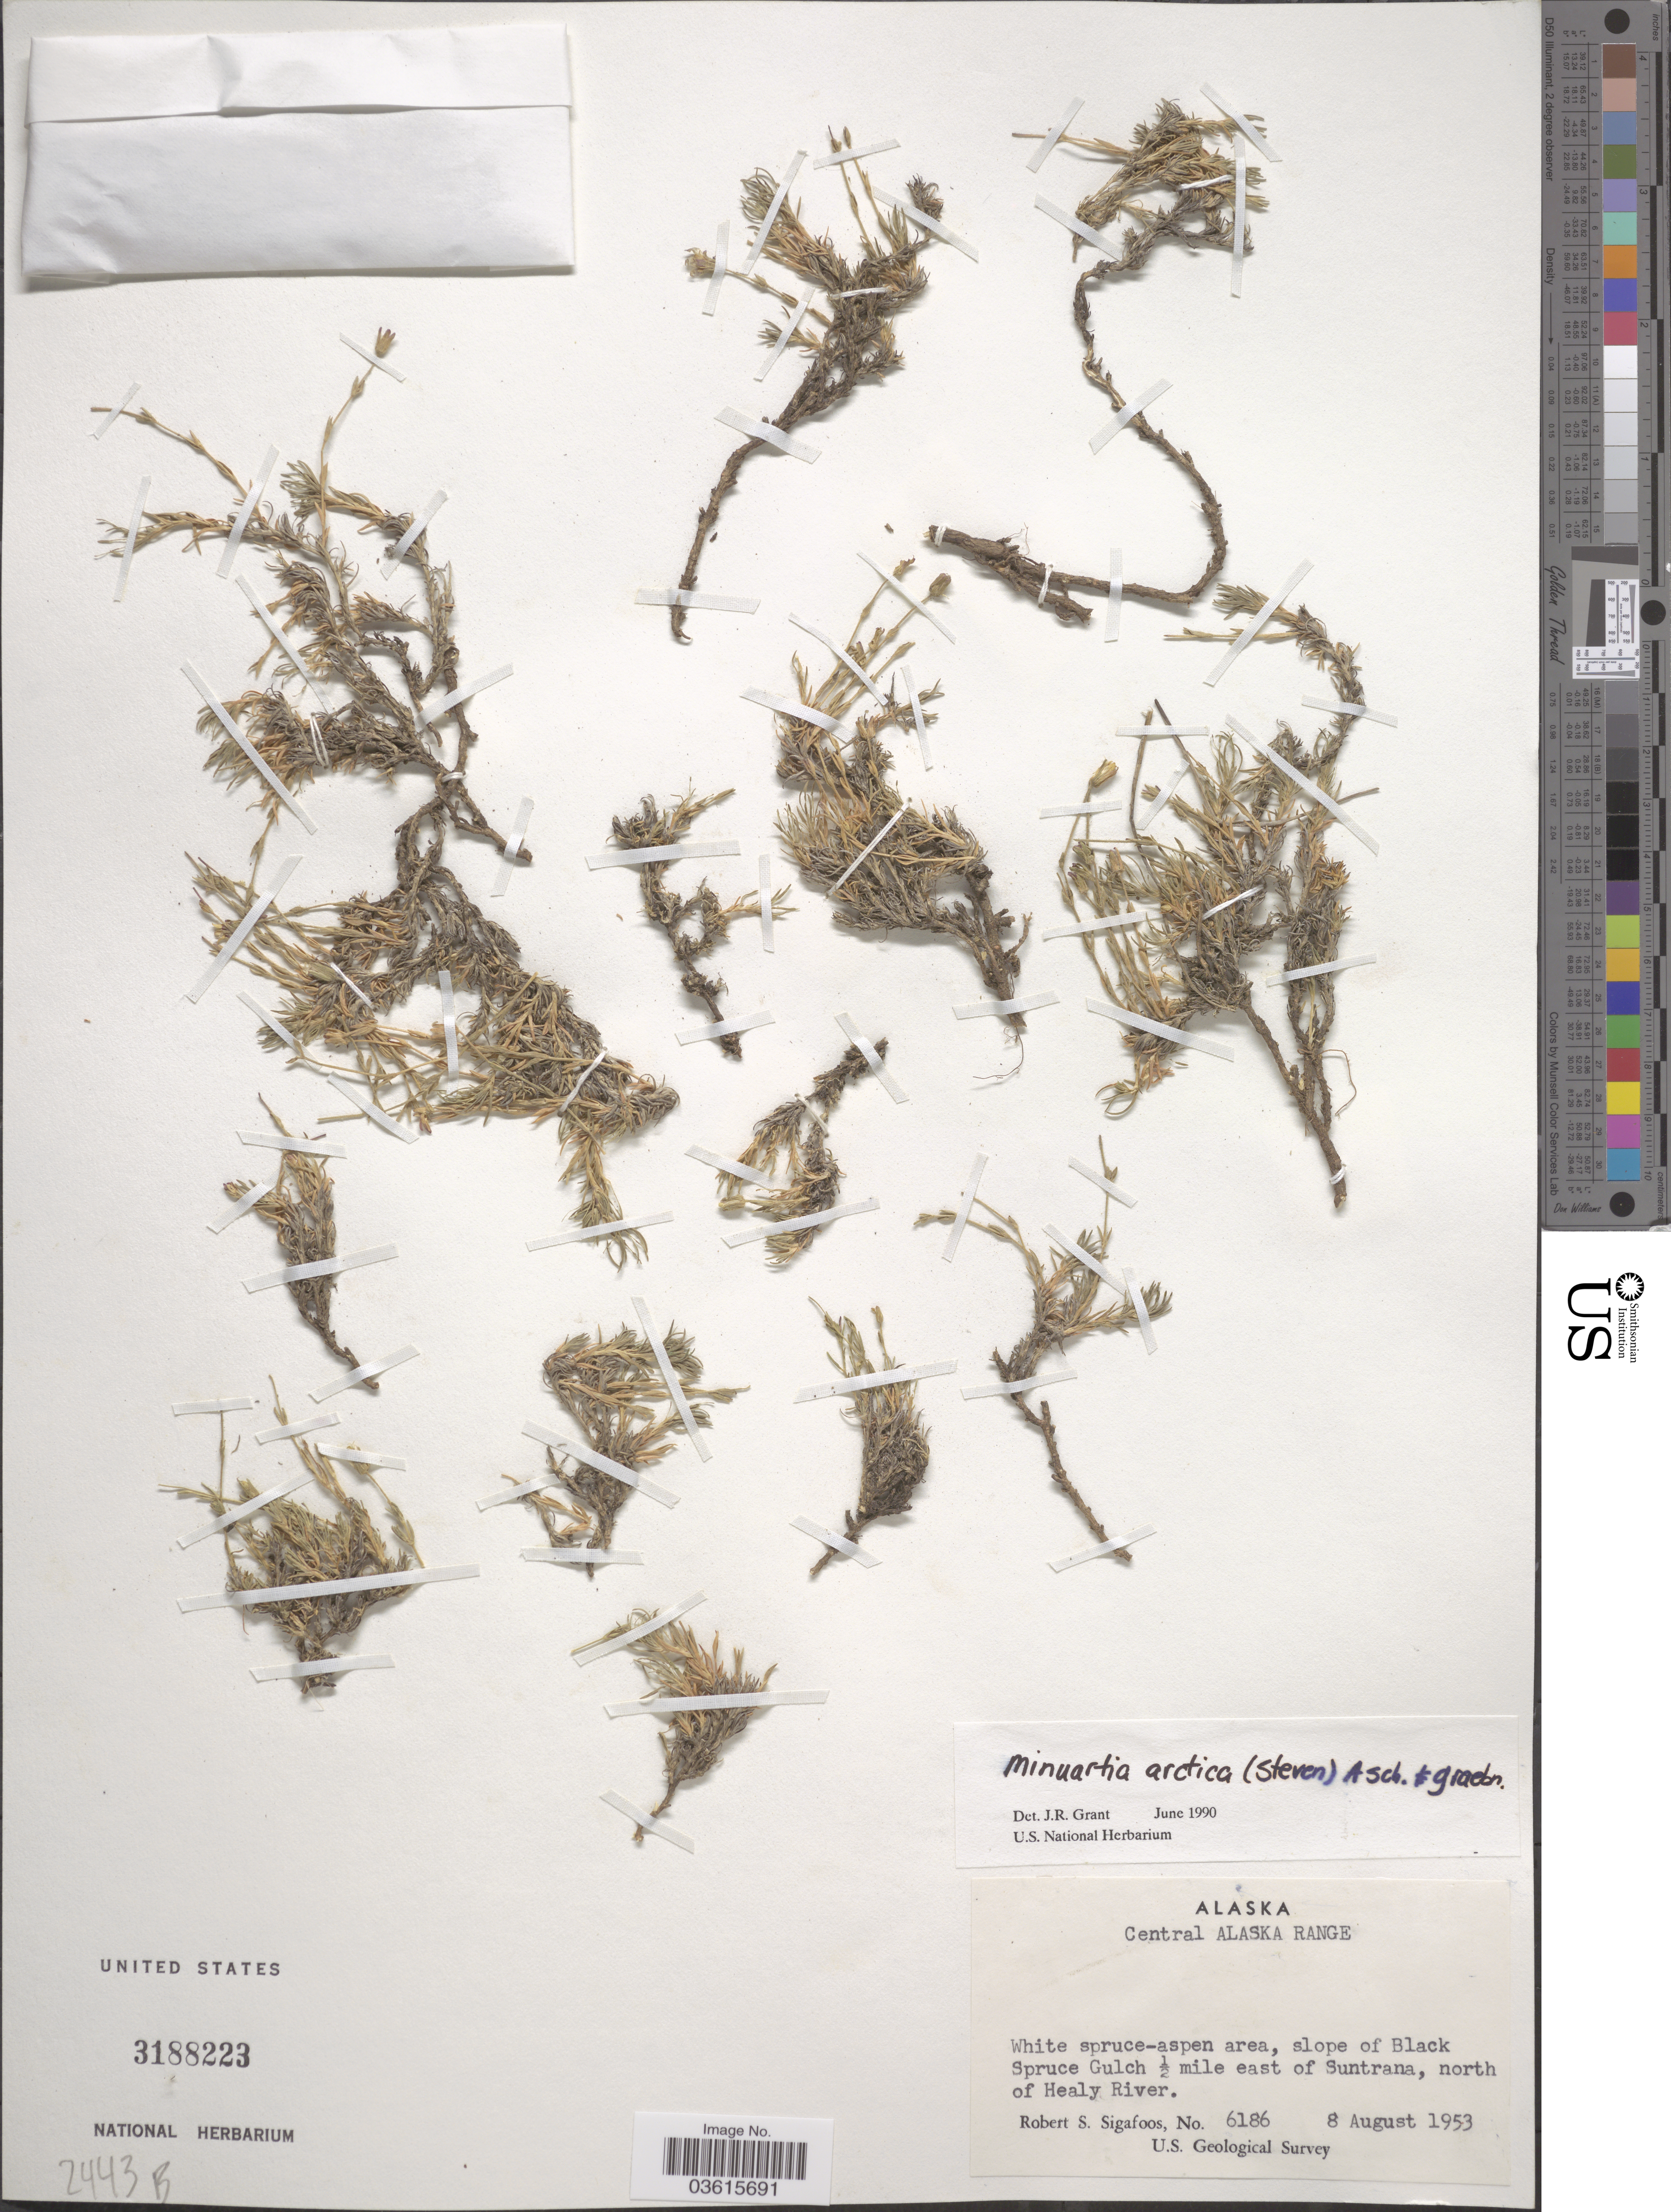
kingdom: Plantae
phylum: Tracheophyta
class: Magnoliopsida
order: Caryophyllales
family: Caryophyllaceae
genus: Cherleria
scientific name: Cherleria arctica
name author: (Steven ex Ser.) A.J. Moore & Dillenb.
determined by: Strong, Mark T., (BOT), Smithsonian Institution - National Museum of Natural History (UNITED STATES)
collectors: R. Sigafoos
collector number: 6186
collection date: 1953-08-08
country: United States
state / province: Alaska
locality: Central Alaska Range. Slope of Black Spruce Gulch ½ mile east of Suntrana, north of Healy River.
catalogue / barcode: US 3188223